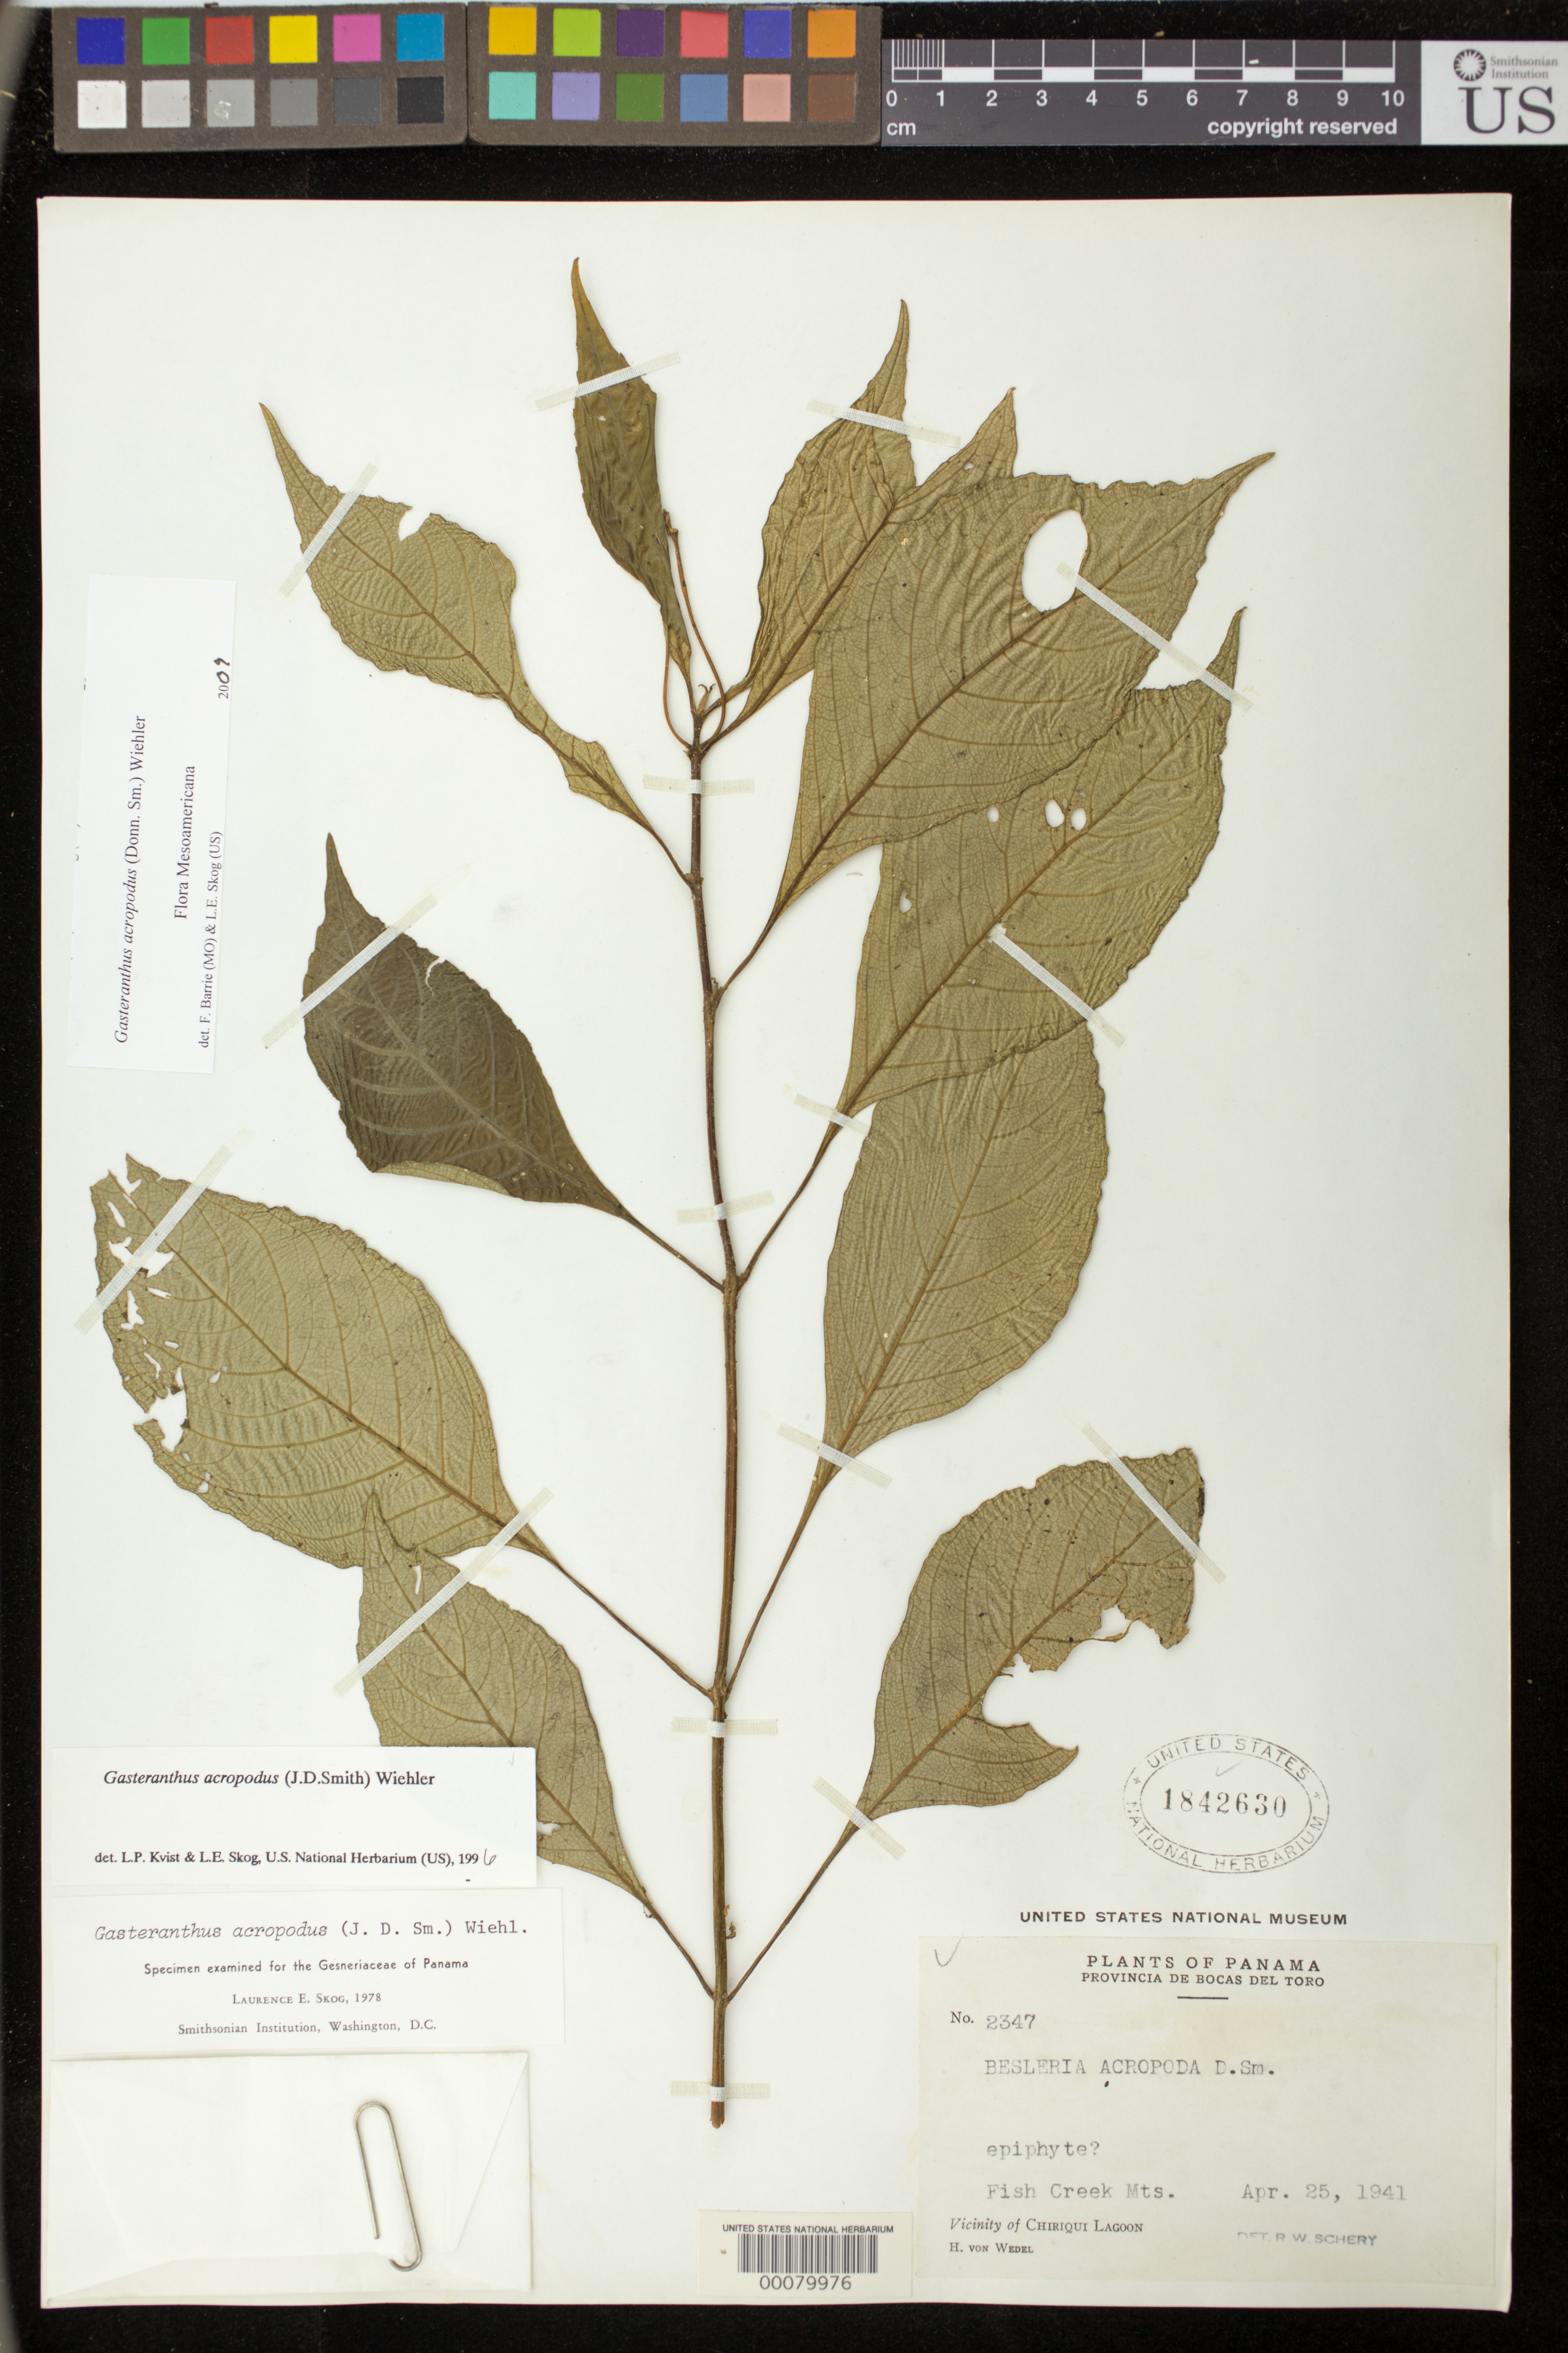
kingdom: Plantae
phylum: Tracheophyta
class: Magnoliopsida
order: Lamiales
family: Gesneriaceae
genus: Gasteranthus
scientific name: Gasteranthus acropodus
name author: (Donn. Sm.) Wiehler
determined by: Skog, Laurence E.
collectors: H. von Wedel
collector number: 2347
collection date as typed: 25 Apr 1941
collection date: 1941-04-25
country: Panama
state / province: Bocas del Toro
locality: Vicinity of Chiriqui Lagoon, Fish Creek Mts.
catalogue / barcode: US 1842630